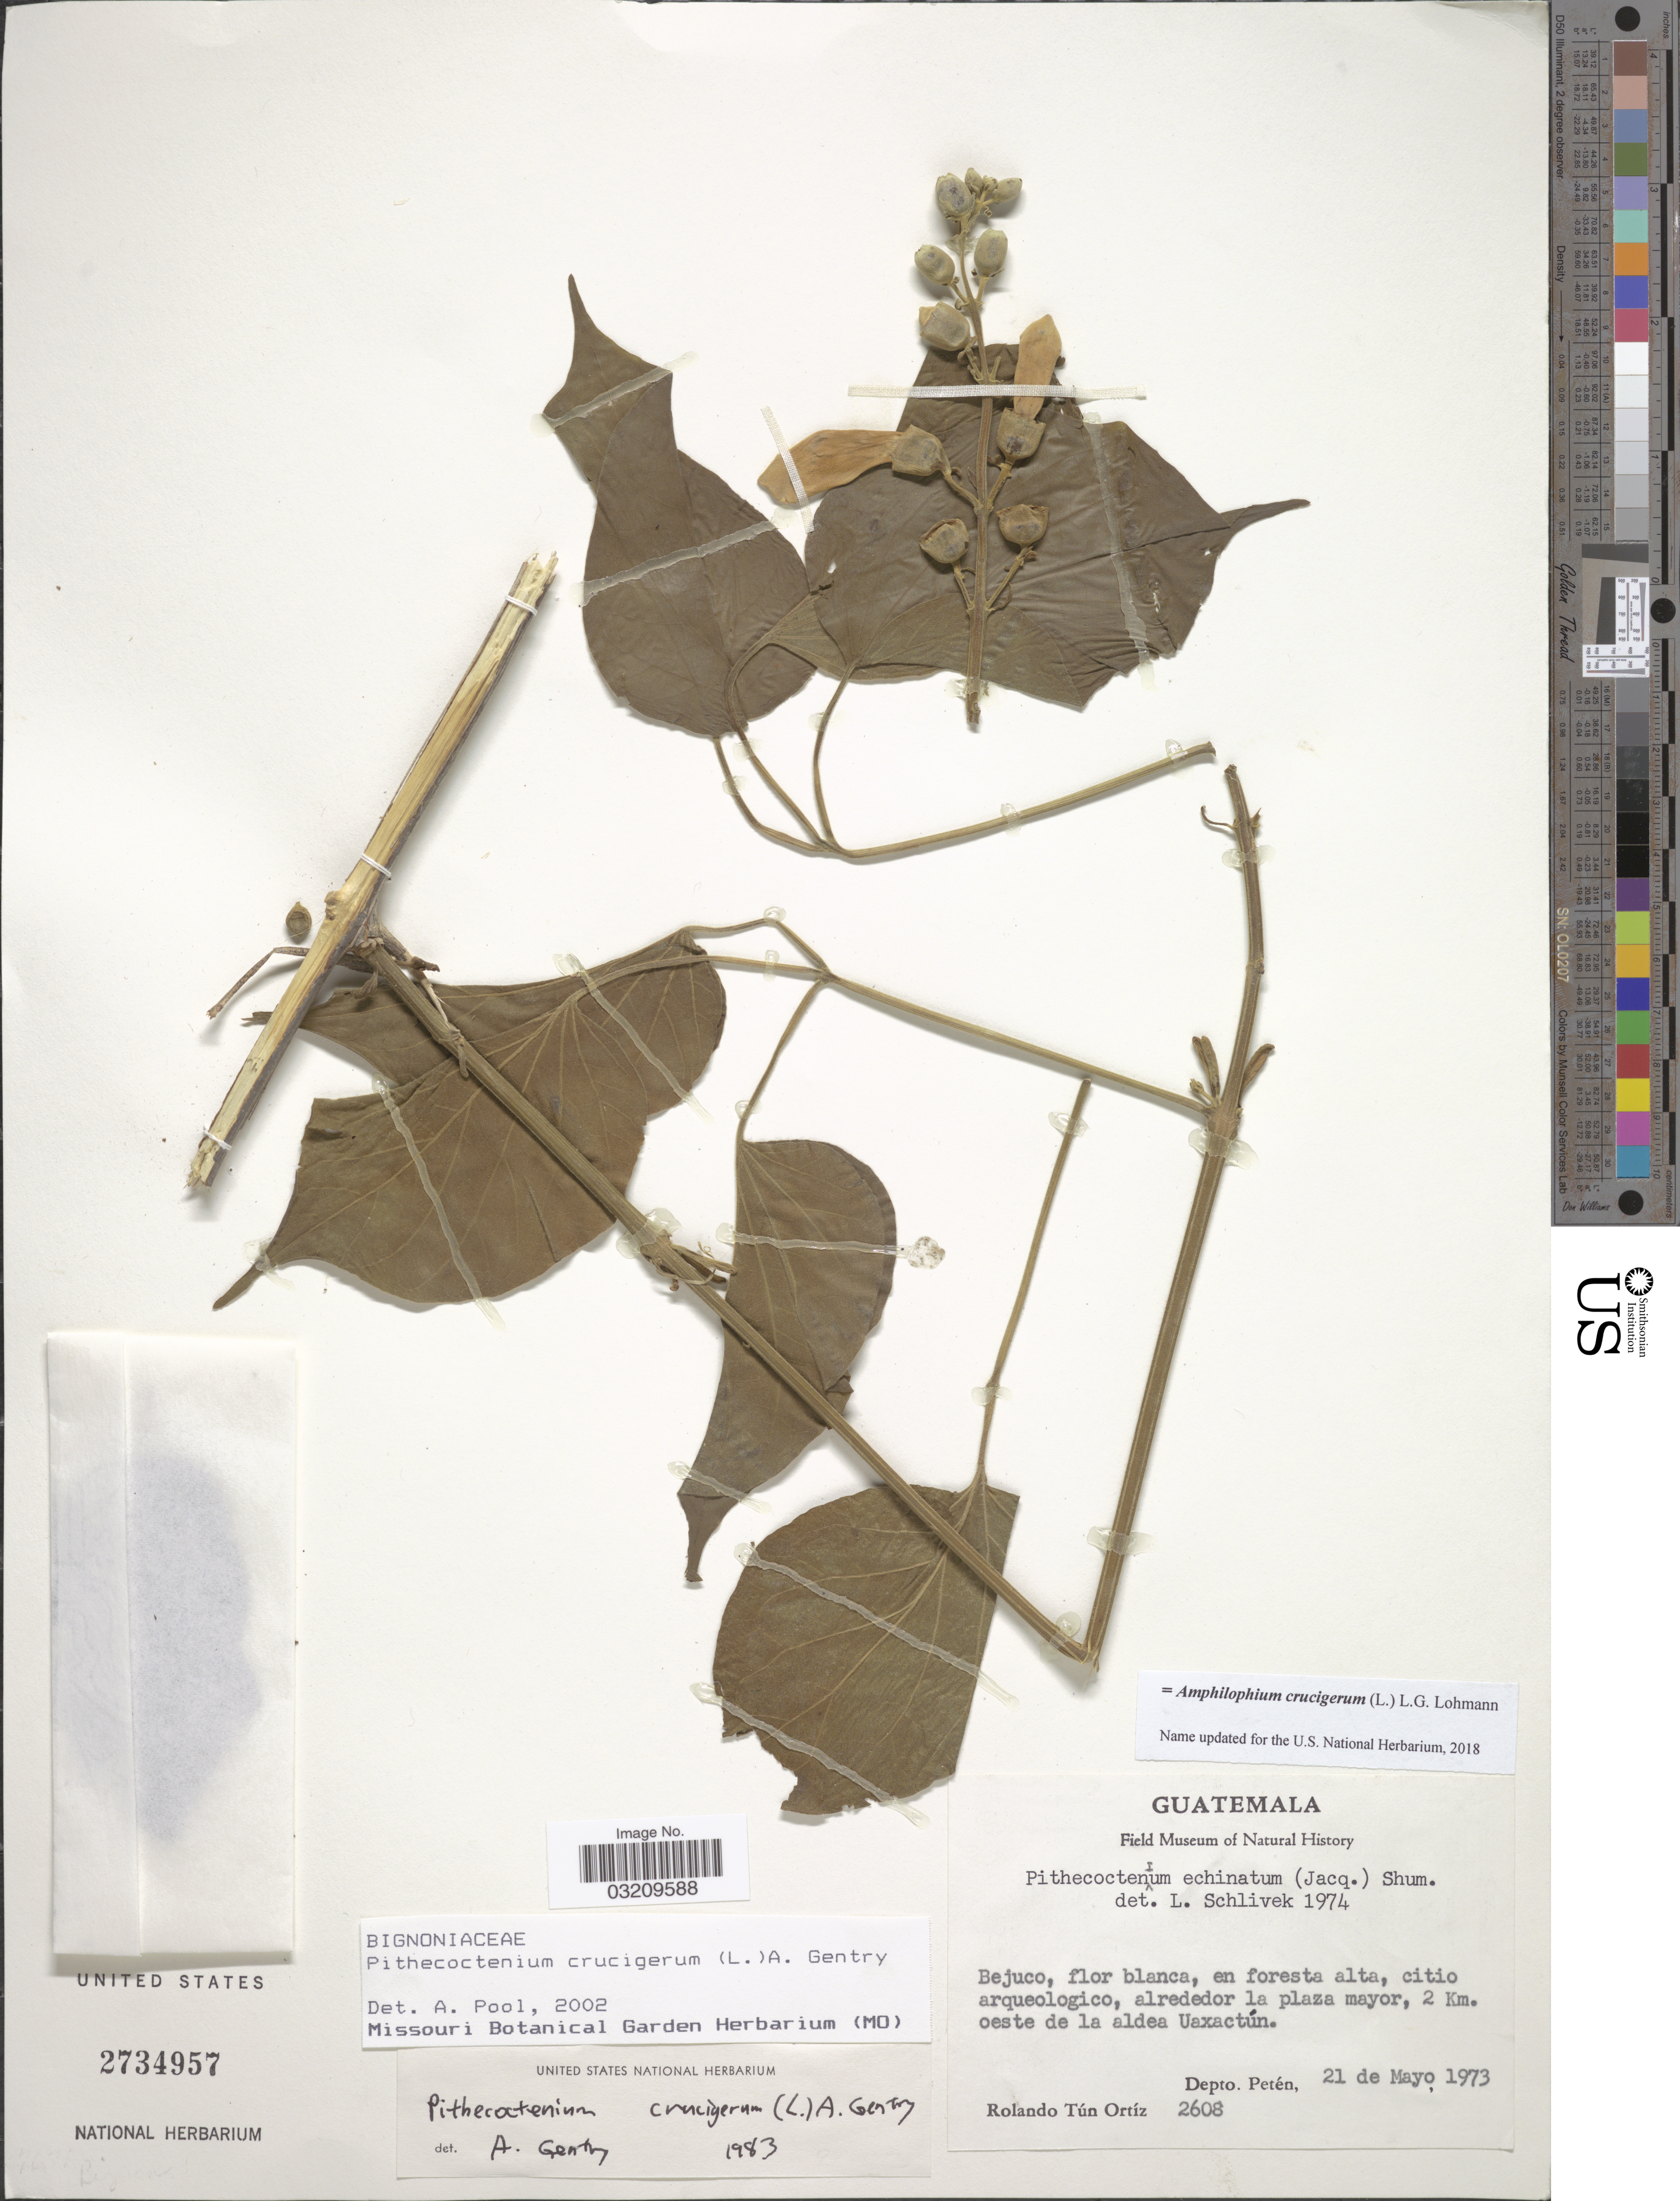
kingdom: Plantae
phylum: Tracheophyta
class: Magnoliopsida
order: Lamiales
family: Bignoniaceae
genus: Amphilophium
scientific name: Amphilophium crucigerum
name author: (L.) L.G. Lohmann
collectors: R. T. Ortíz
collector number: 2608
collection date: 1973-05-21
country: Guatemala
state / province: El Petén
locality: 2 Km. oeste de la aldea Uaxactún. Depto. Petén.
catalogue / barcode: US 2734957